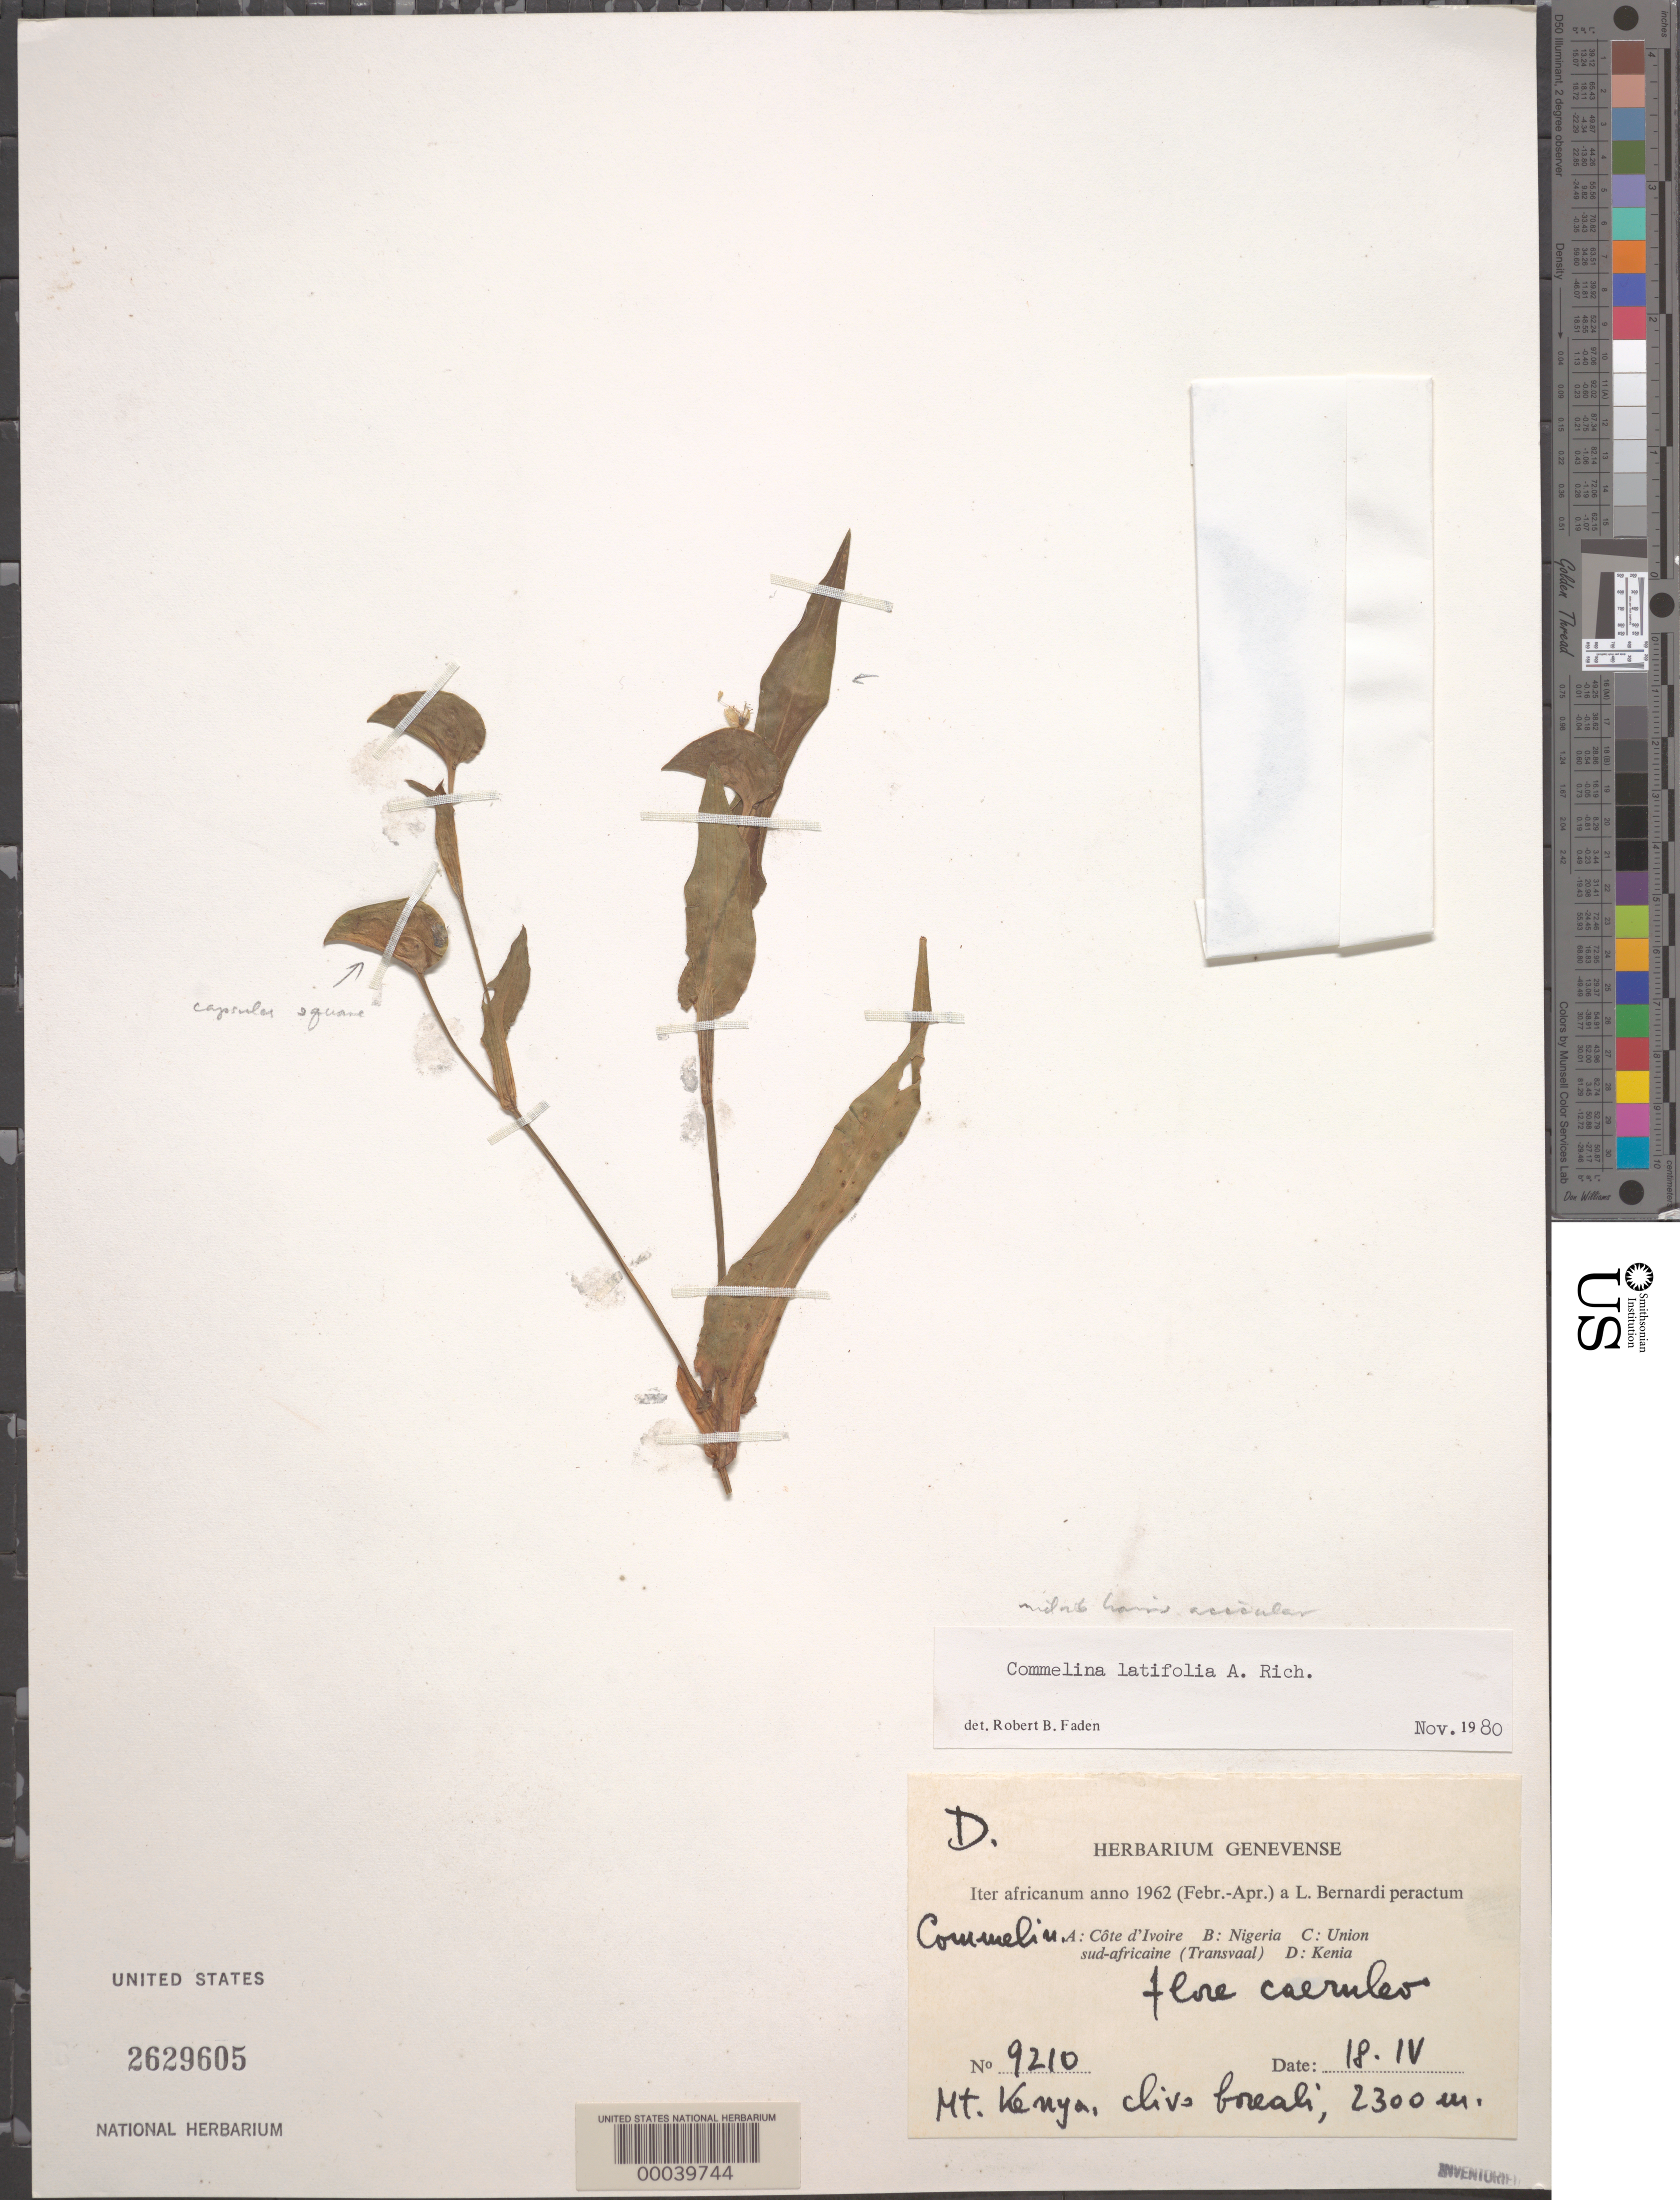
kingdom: Plantae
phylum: Tracheophyta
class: Liliopsida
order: Commelinales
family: Commelinaceae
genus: Commelina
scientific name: Commelina latifolia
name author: Hochst. ex A. Rich.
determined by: Faden, Robert B., (US), Smithsonian Institution - National Museum of Natural History (UNITED STATES)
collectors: L. Bernardi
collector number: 9210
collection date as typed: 18 Apr 1962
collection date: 1962-04-18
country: Kenya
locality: Mt. Kenya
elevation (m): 2300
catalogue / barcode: US 2629605